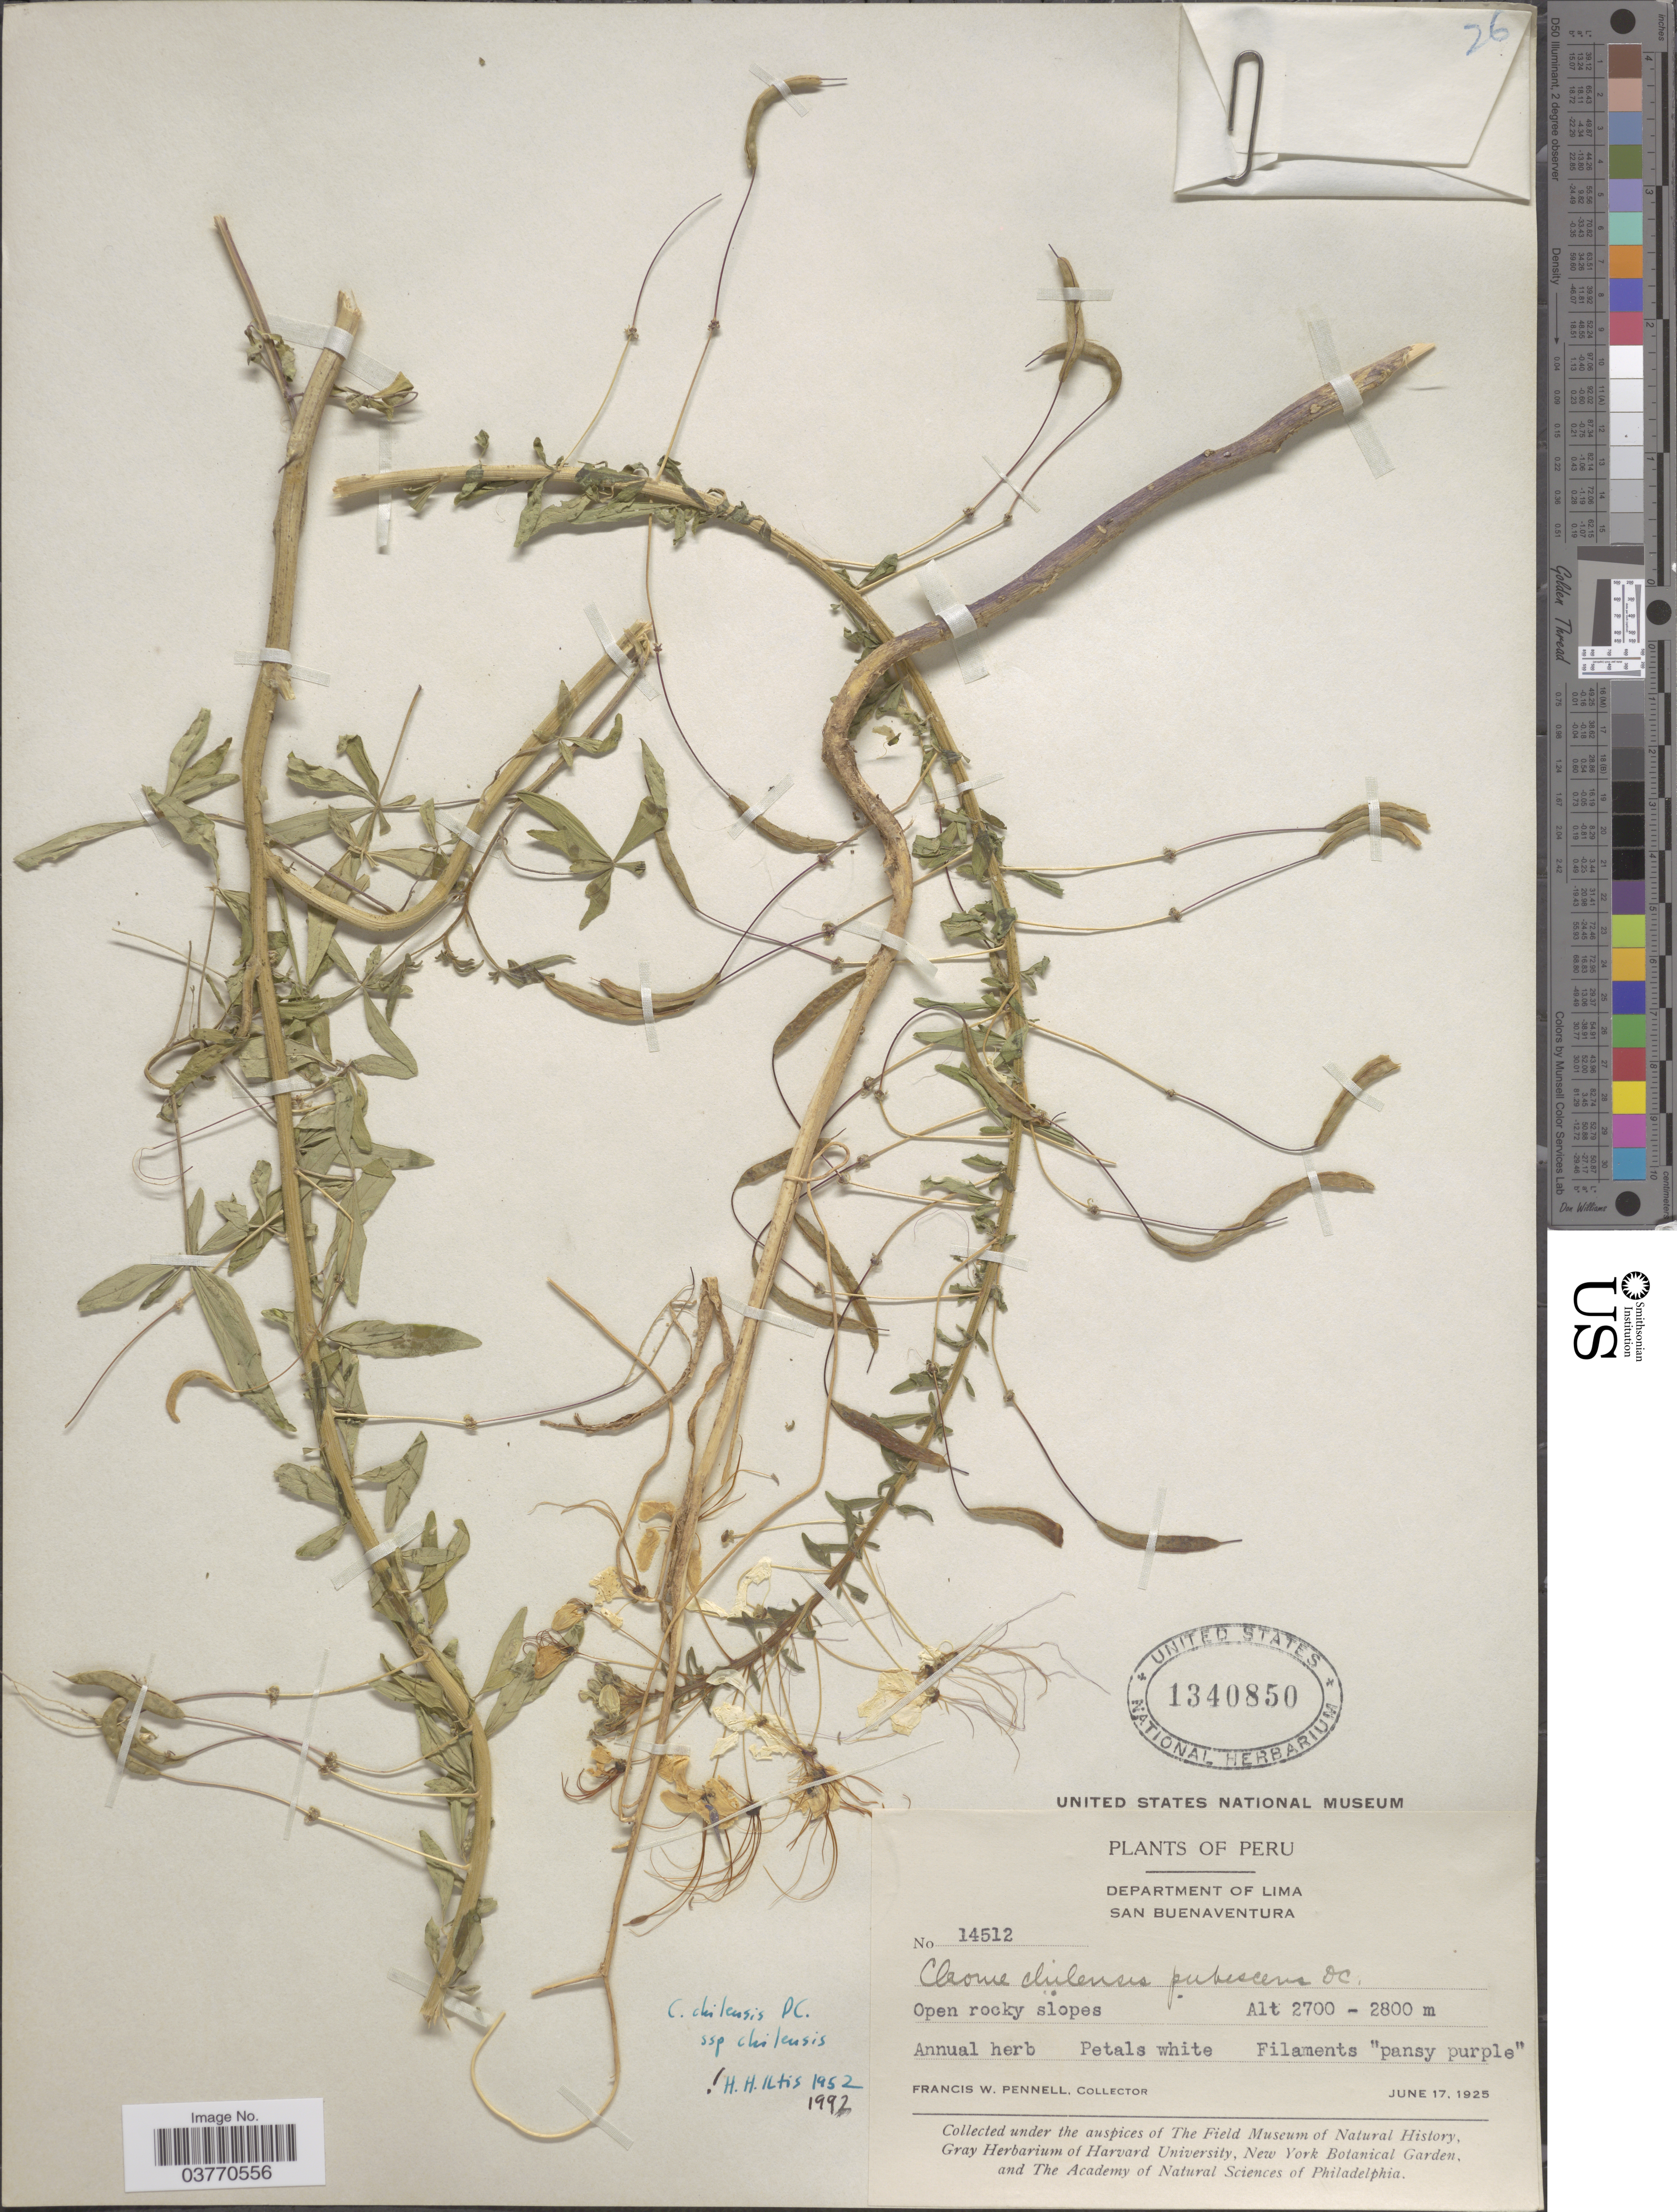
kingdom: Plantae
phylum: Tracheophyta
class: Magnoliopsida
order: Brassicales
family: Cleomaceae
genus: Andinocleome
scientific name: Andinocleome chilensis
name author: (DC.) Iltis ex E.M. McGinty & Roalson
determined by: Strong, M. T., (US), Smithsonian Institution - National Museum of Natural History (UNITED STATES)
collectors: F. W. Pennell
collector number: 14512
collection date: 1925-06-17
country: Peru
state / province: Lima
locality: Department of Lima. San Buenaventura.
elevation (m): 2700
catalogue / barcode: US 1340850